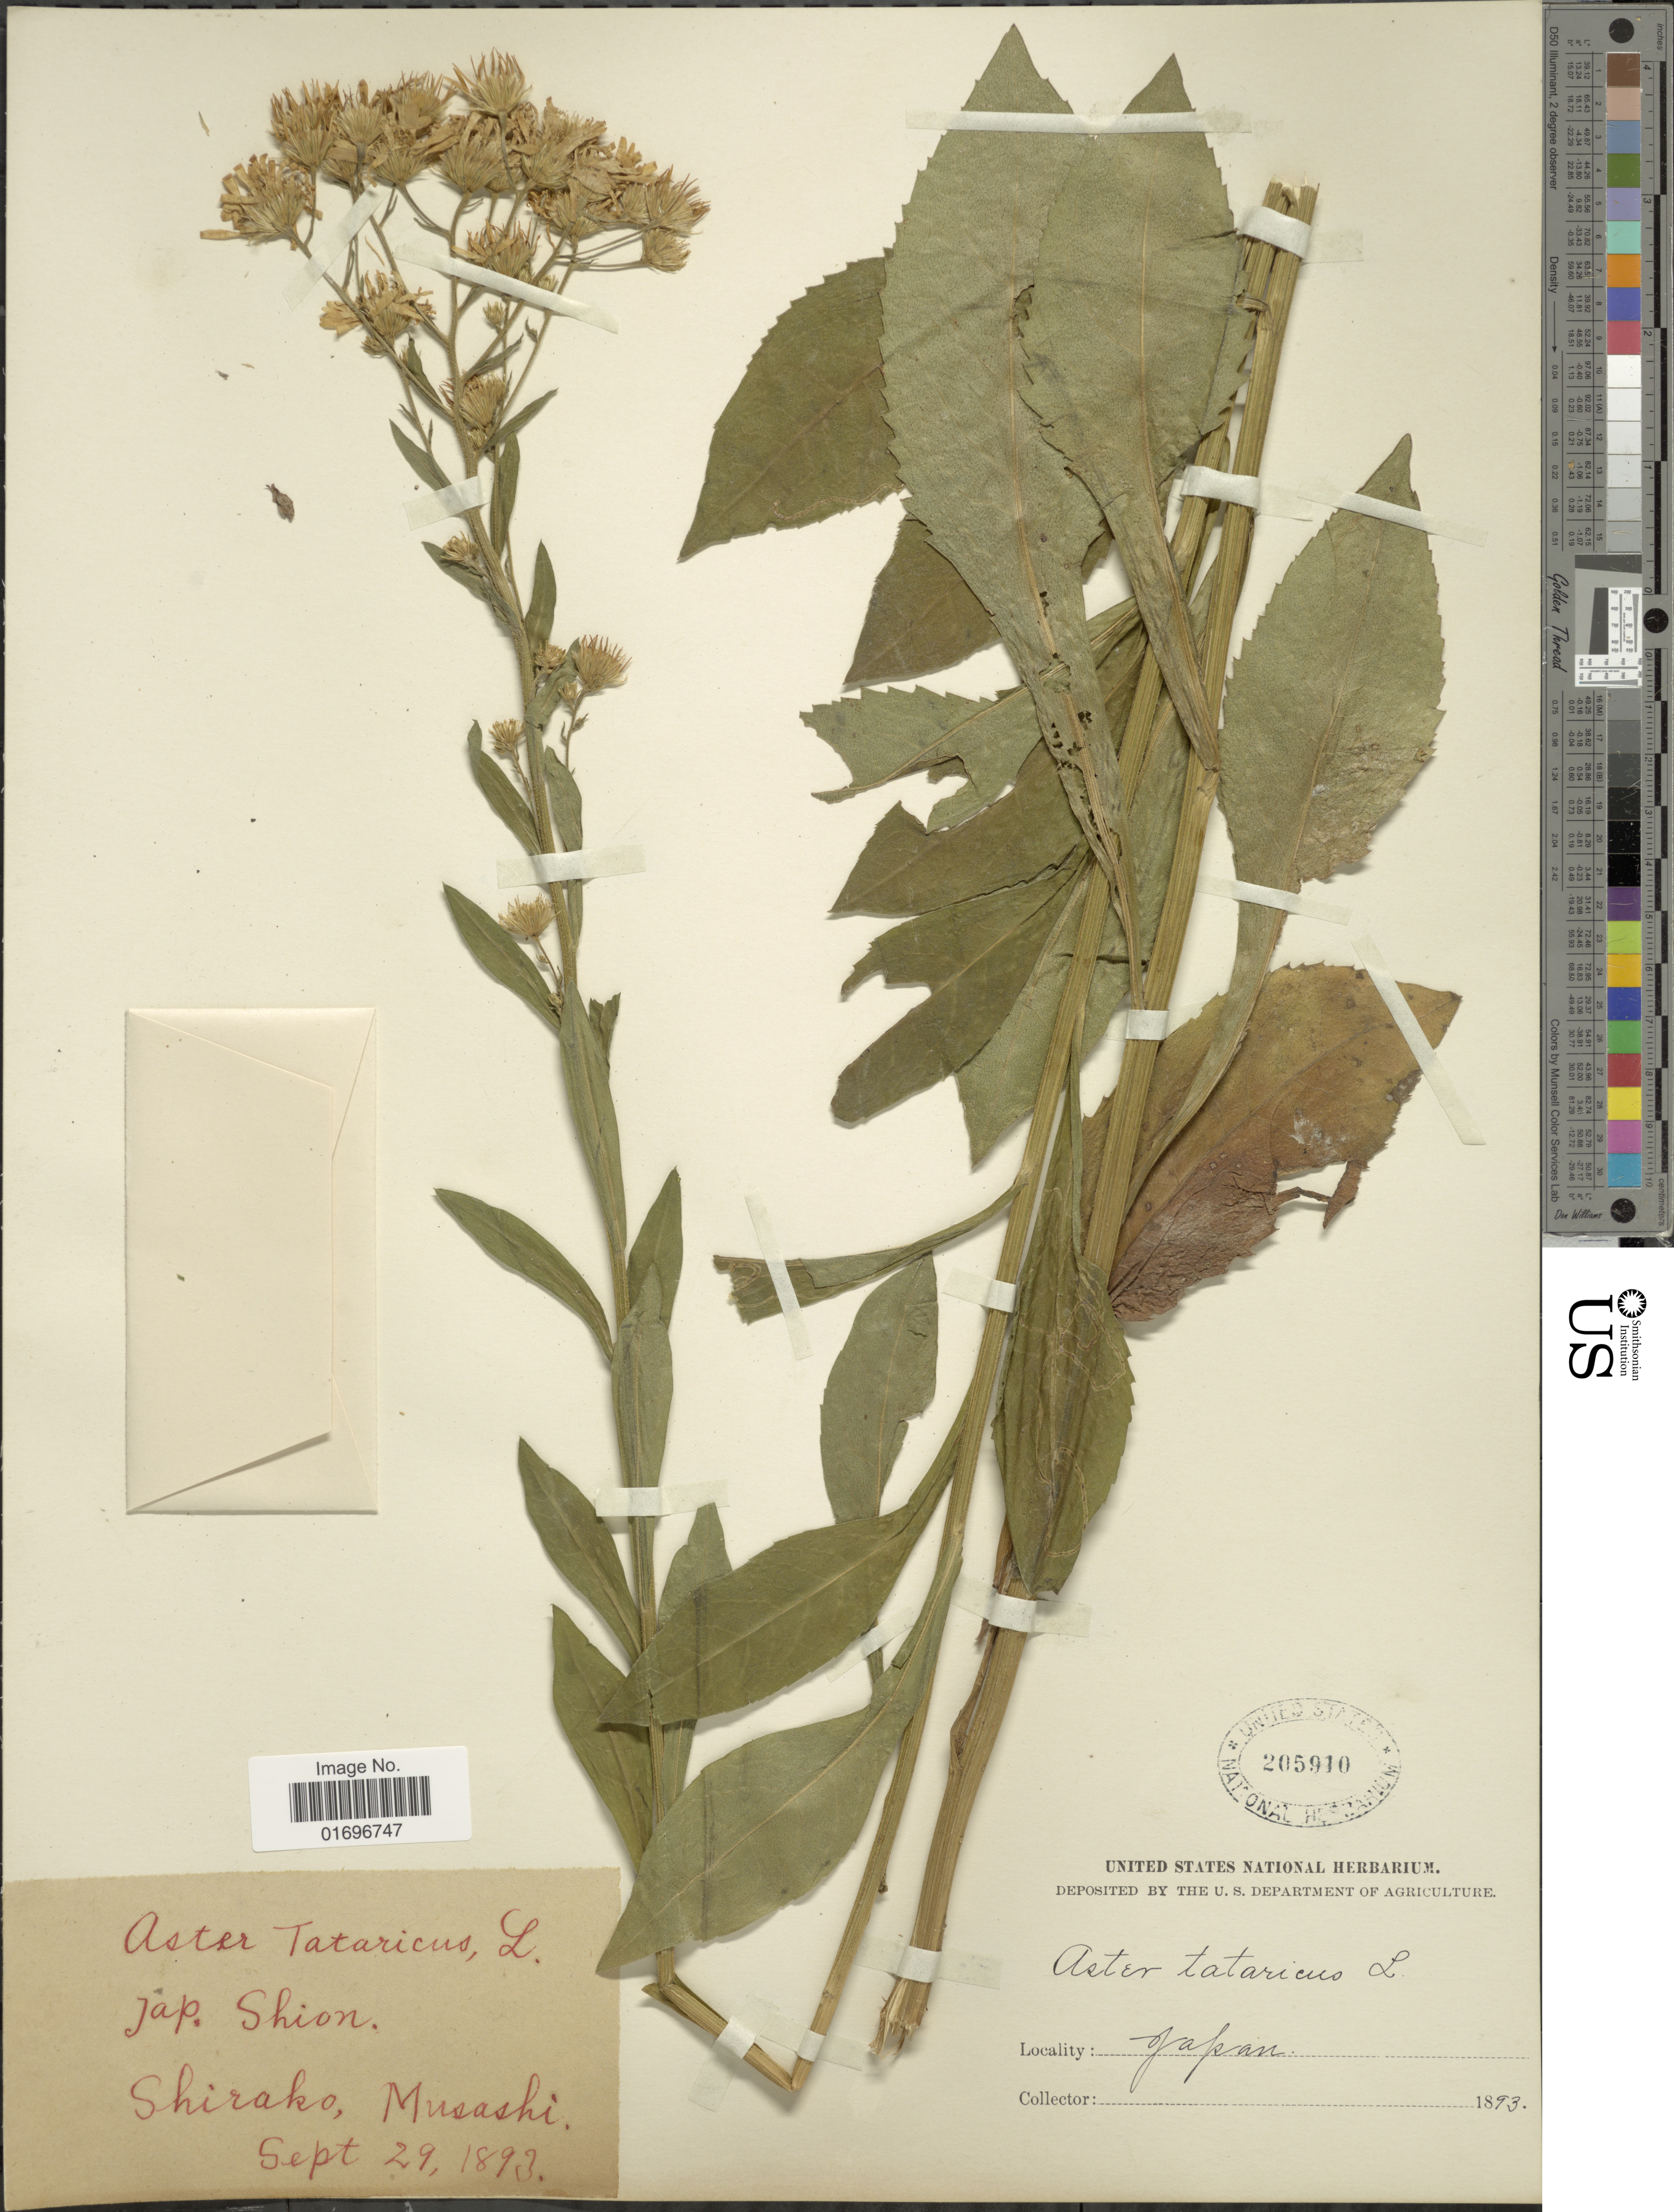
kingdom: Plantae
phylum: Tracheophyta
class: Magnoliopsida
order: Asterales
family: Asteraceae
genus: Aster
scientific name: Aster tataricus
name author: L. f.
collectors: U.S. National Herbarium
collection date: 1893-09-29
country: Japan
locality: Jap. Shion. Shirako, Musashi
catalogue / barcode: US 205910